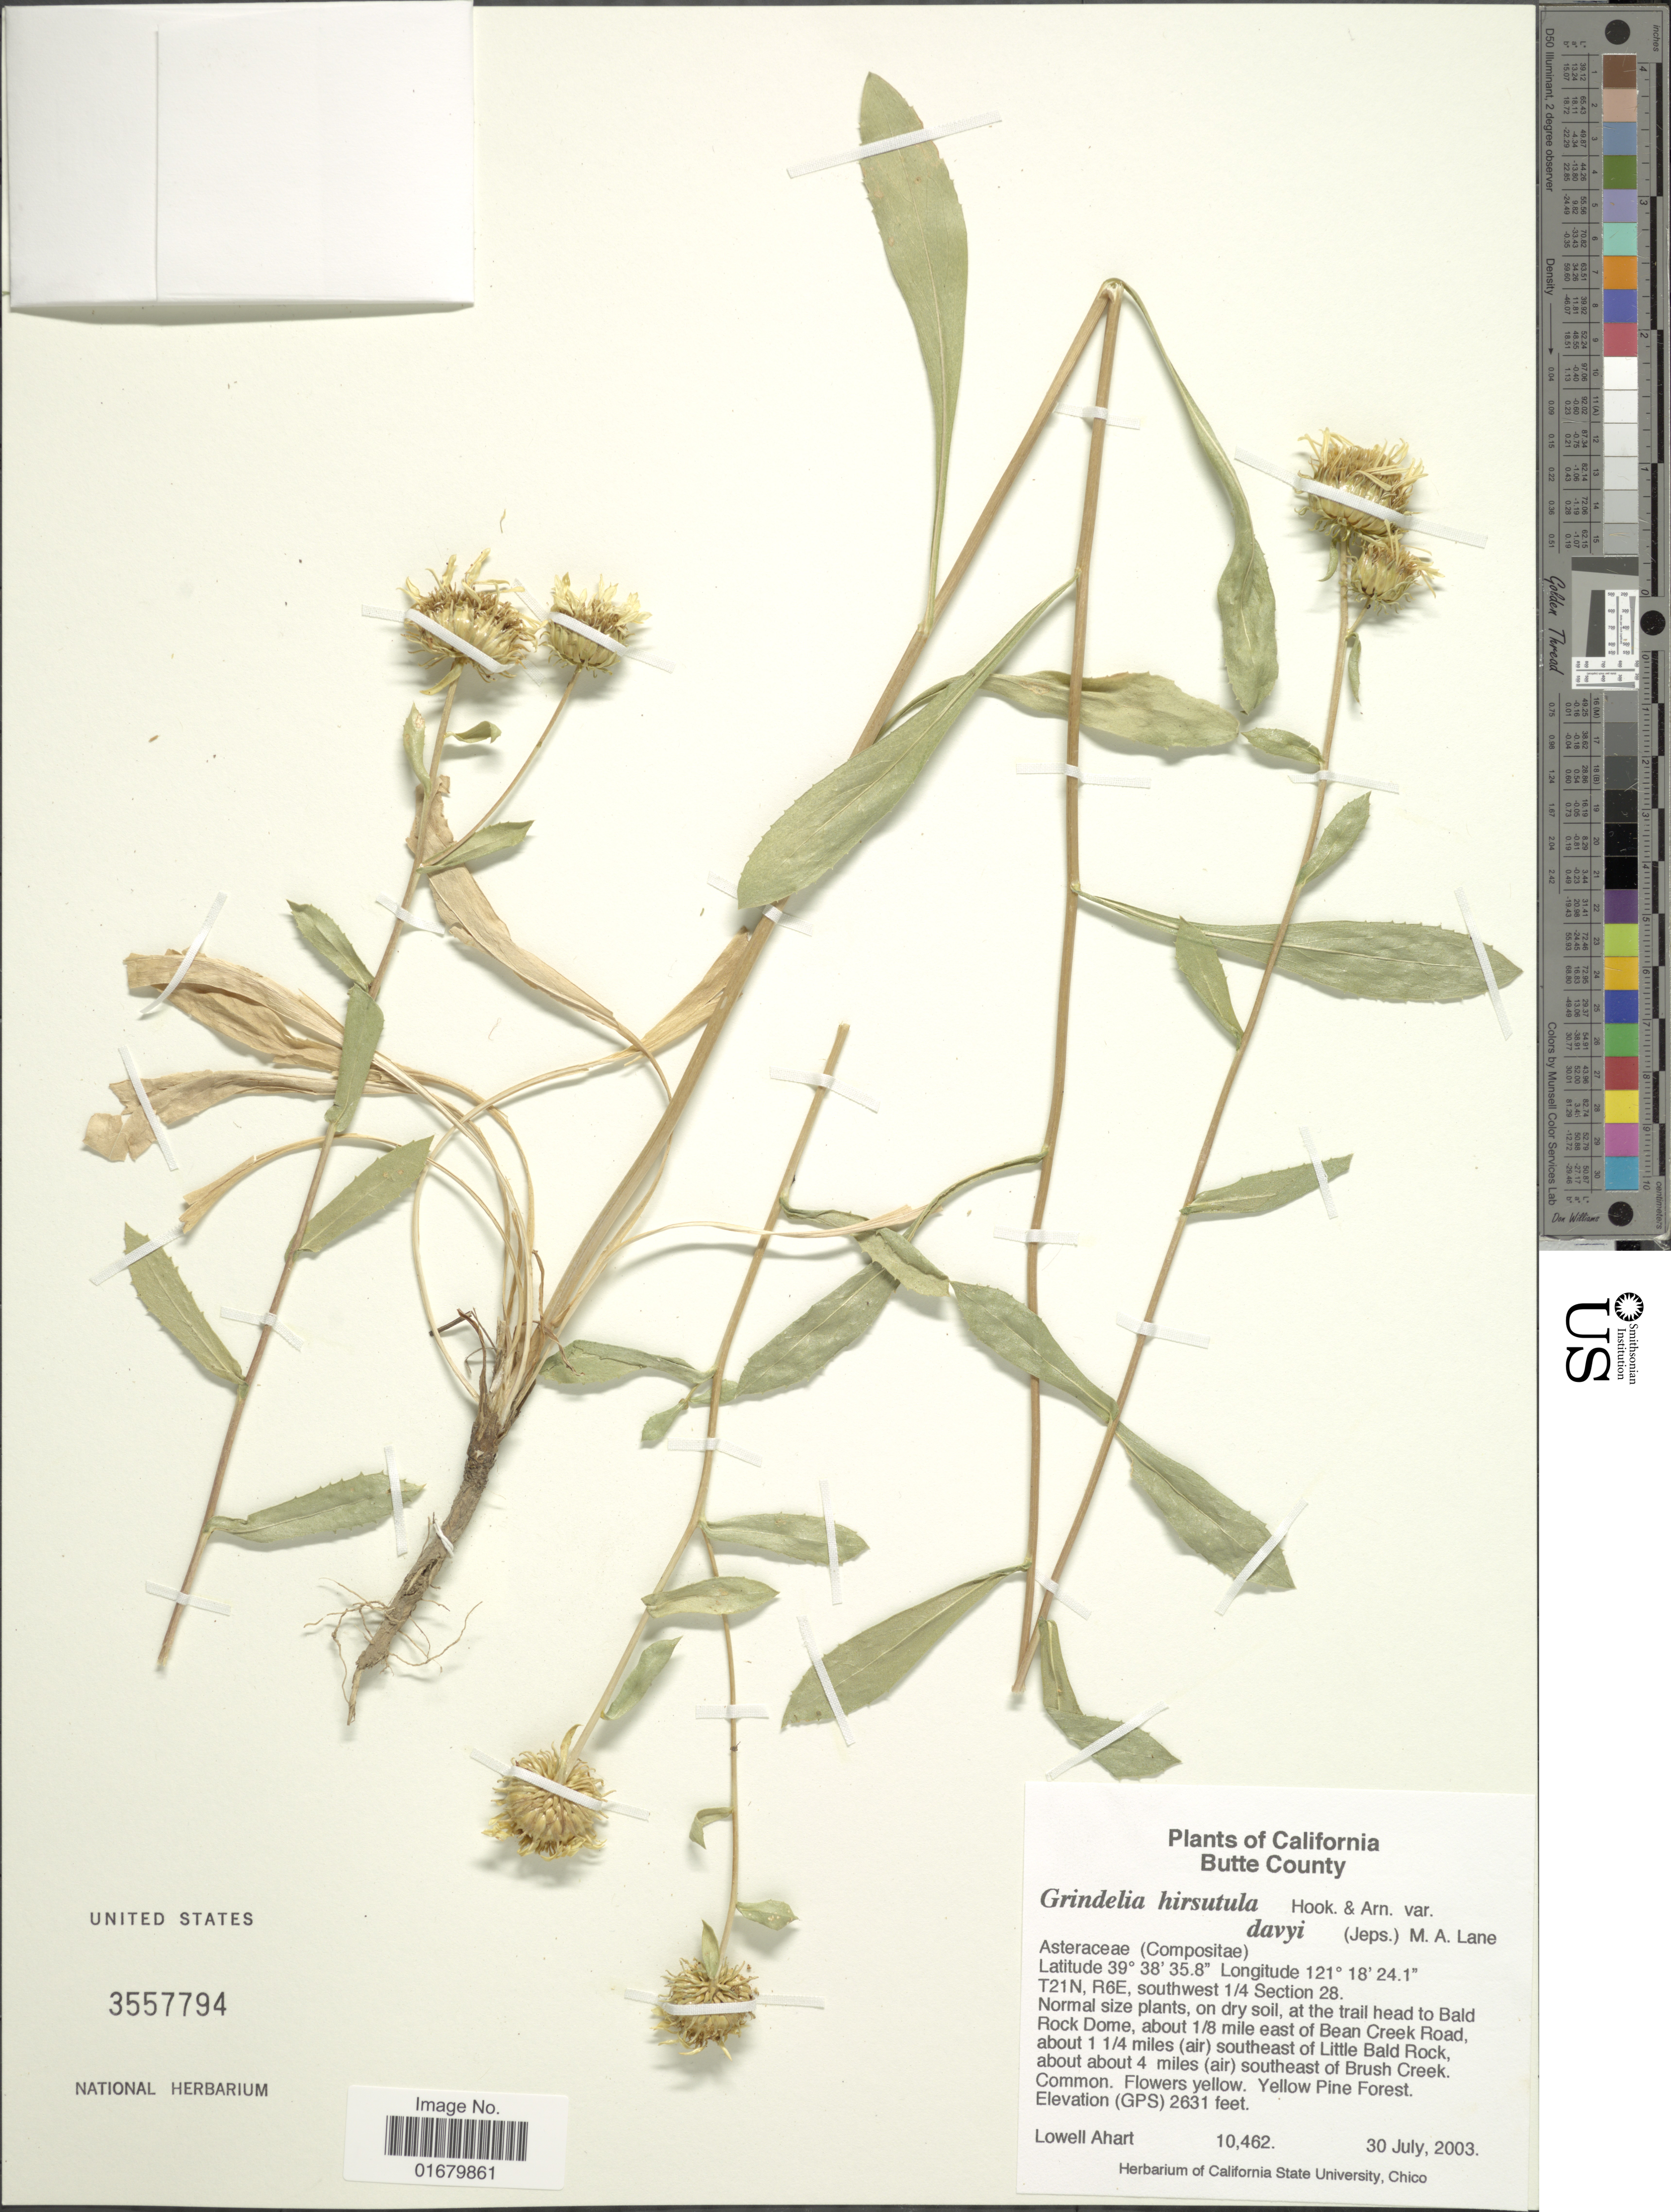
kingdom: Plantae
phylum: Tracheophyta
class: Magnoliopsida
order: Asterales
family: Asteraceae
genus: Grindelia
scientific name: Grindelia hirsutula var. davyi x G. nana Nutt. var. nana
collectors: L. Ahart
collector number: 10462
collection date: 2003-07-30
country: United States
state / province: California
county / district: Butte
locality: Butte County, T21N, R6E, southwest 1/4 Section 28. at the trail Bald Rock Dome, about 1/8 mile east of Bean Creek Road, about 1 1/4 miles (air) southeast of Little Bald Rock, about about 4 miles )air) southwest of Brush Creek.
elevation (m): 802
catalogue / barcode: US 3557794